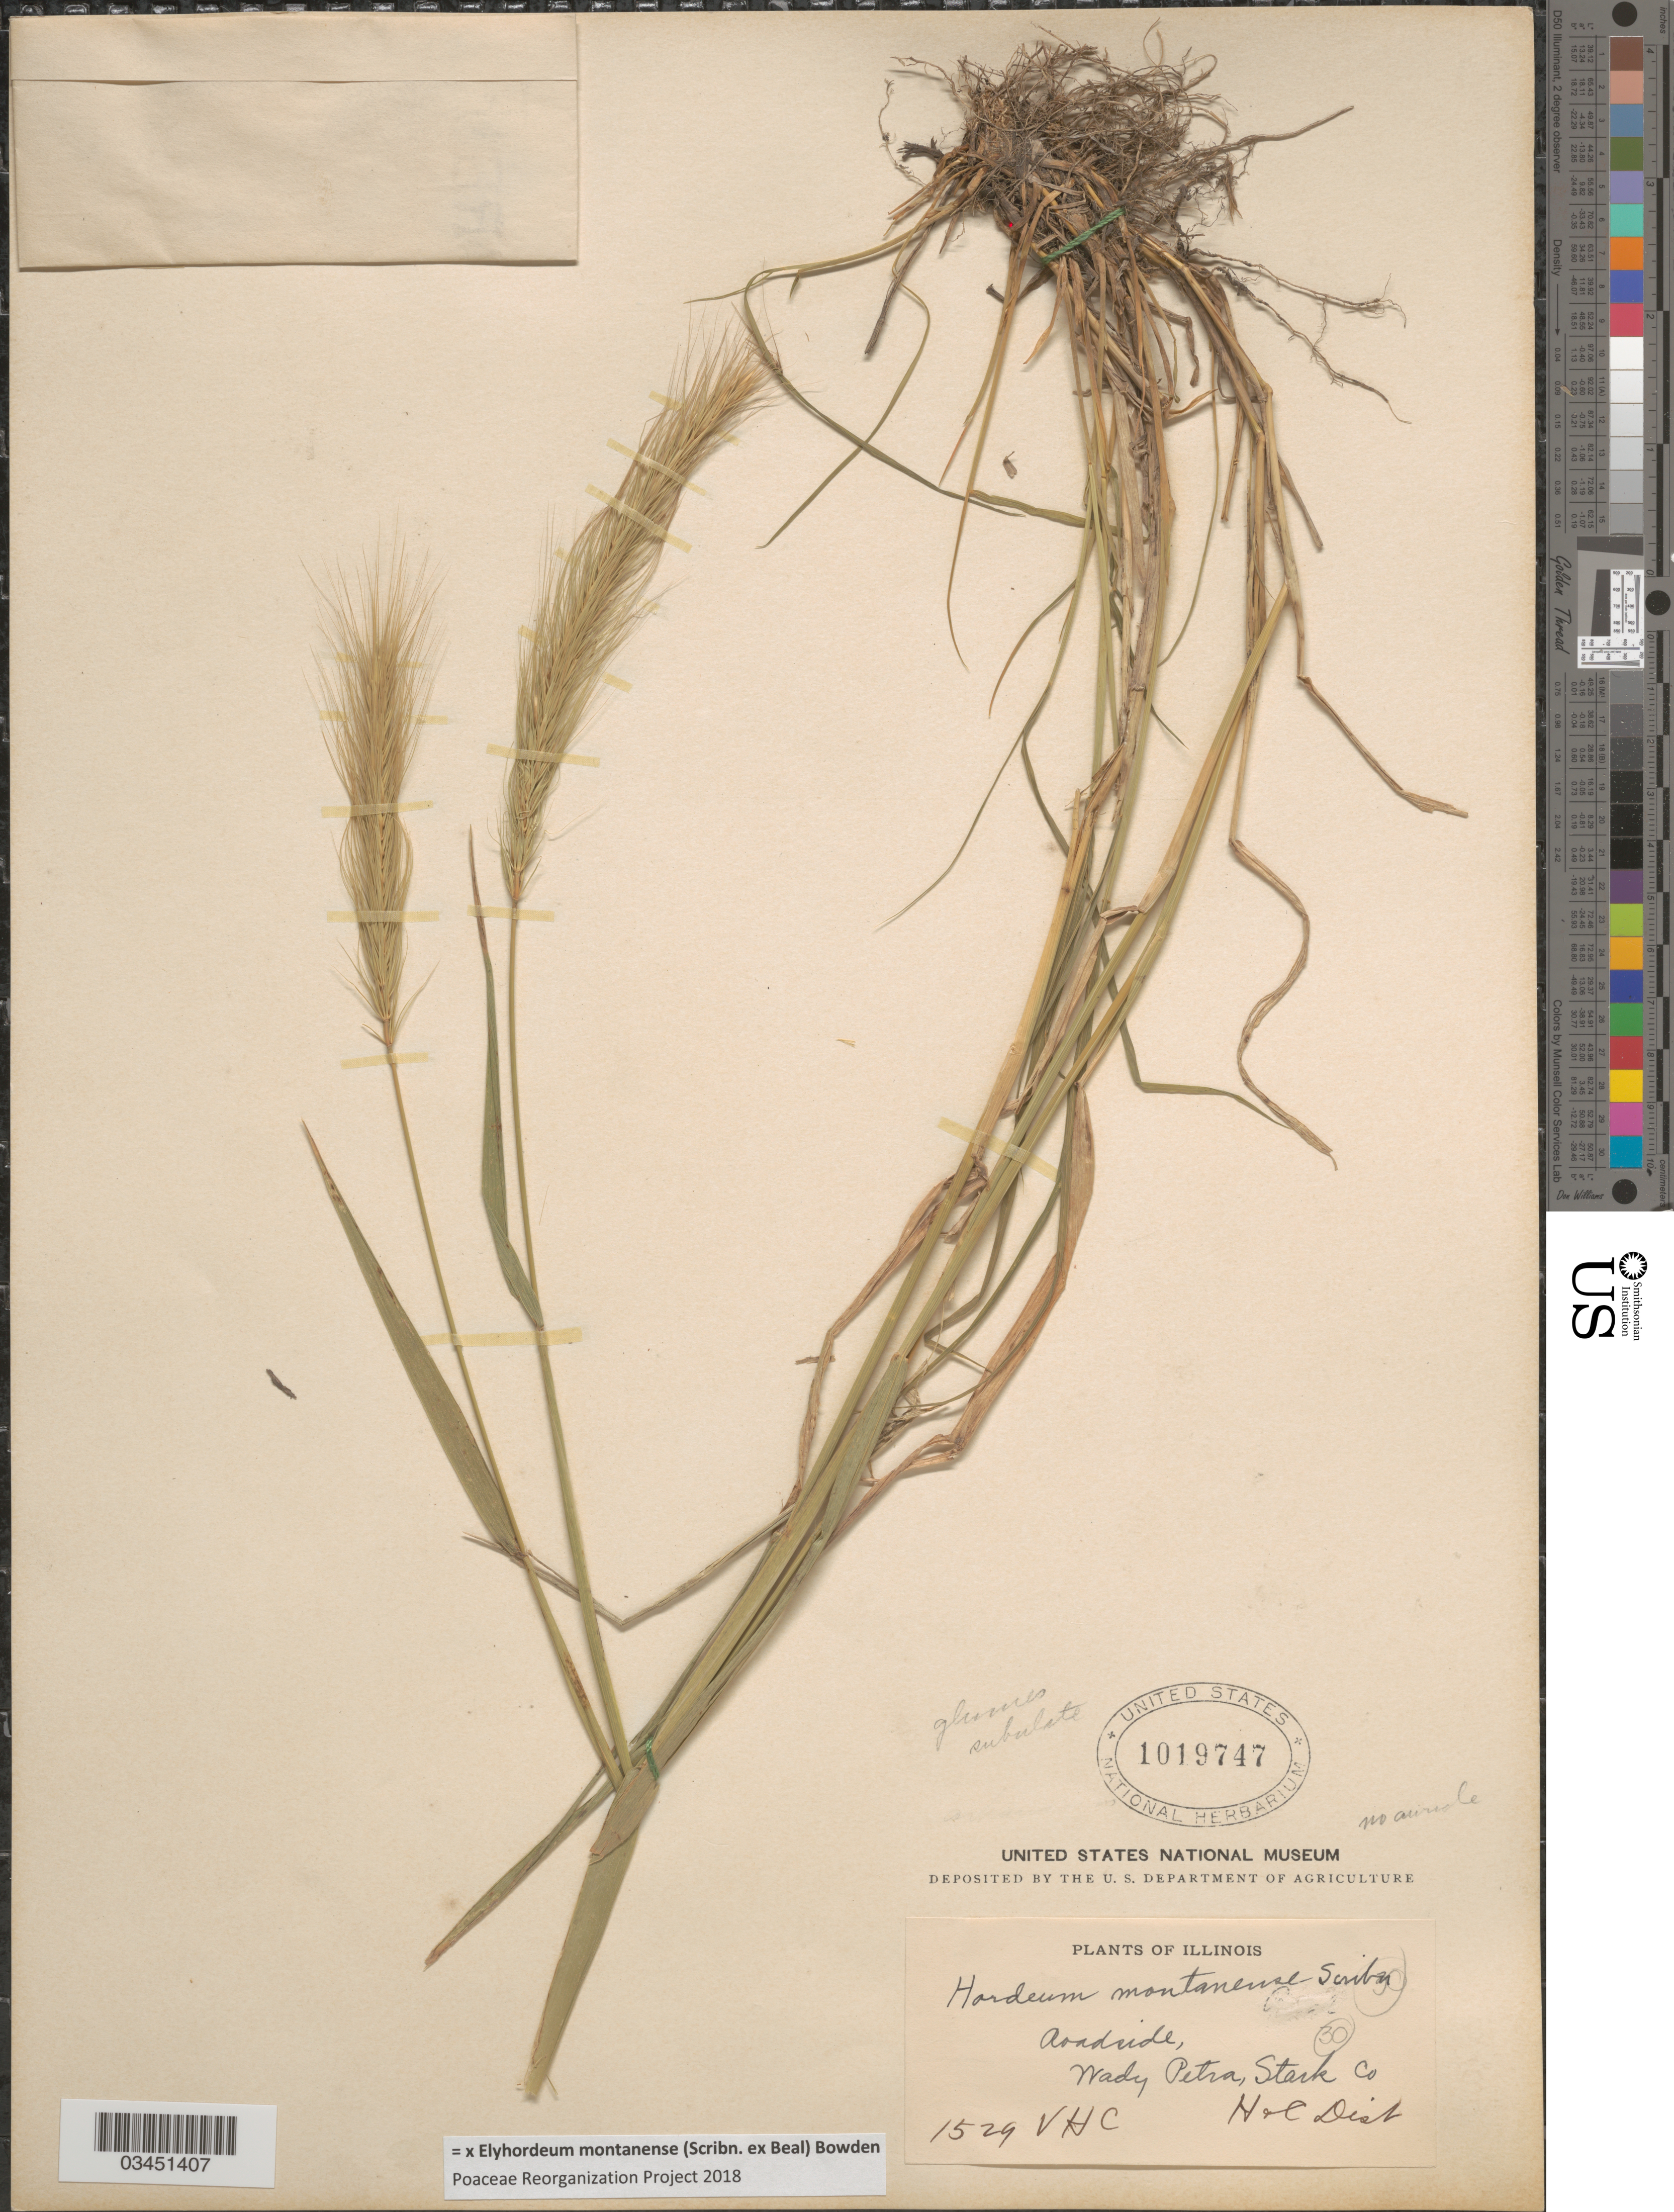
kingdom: Plantae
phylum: Tracheophyta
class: Liliopsida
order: Poales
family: Poaceae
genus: Elyhordeum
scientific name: x Elyhordeum montanense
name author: (Scribn. ex W.J. Beal) Bowden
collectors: V. H. C.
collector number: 1529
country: United States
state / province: Illinois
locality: Roadside, Wady Petra, Stark Co. H + C Dist.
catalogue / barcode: US 1019747